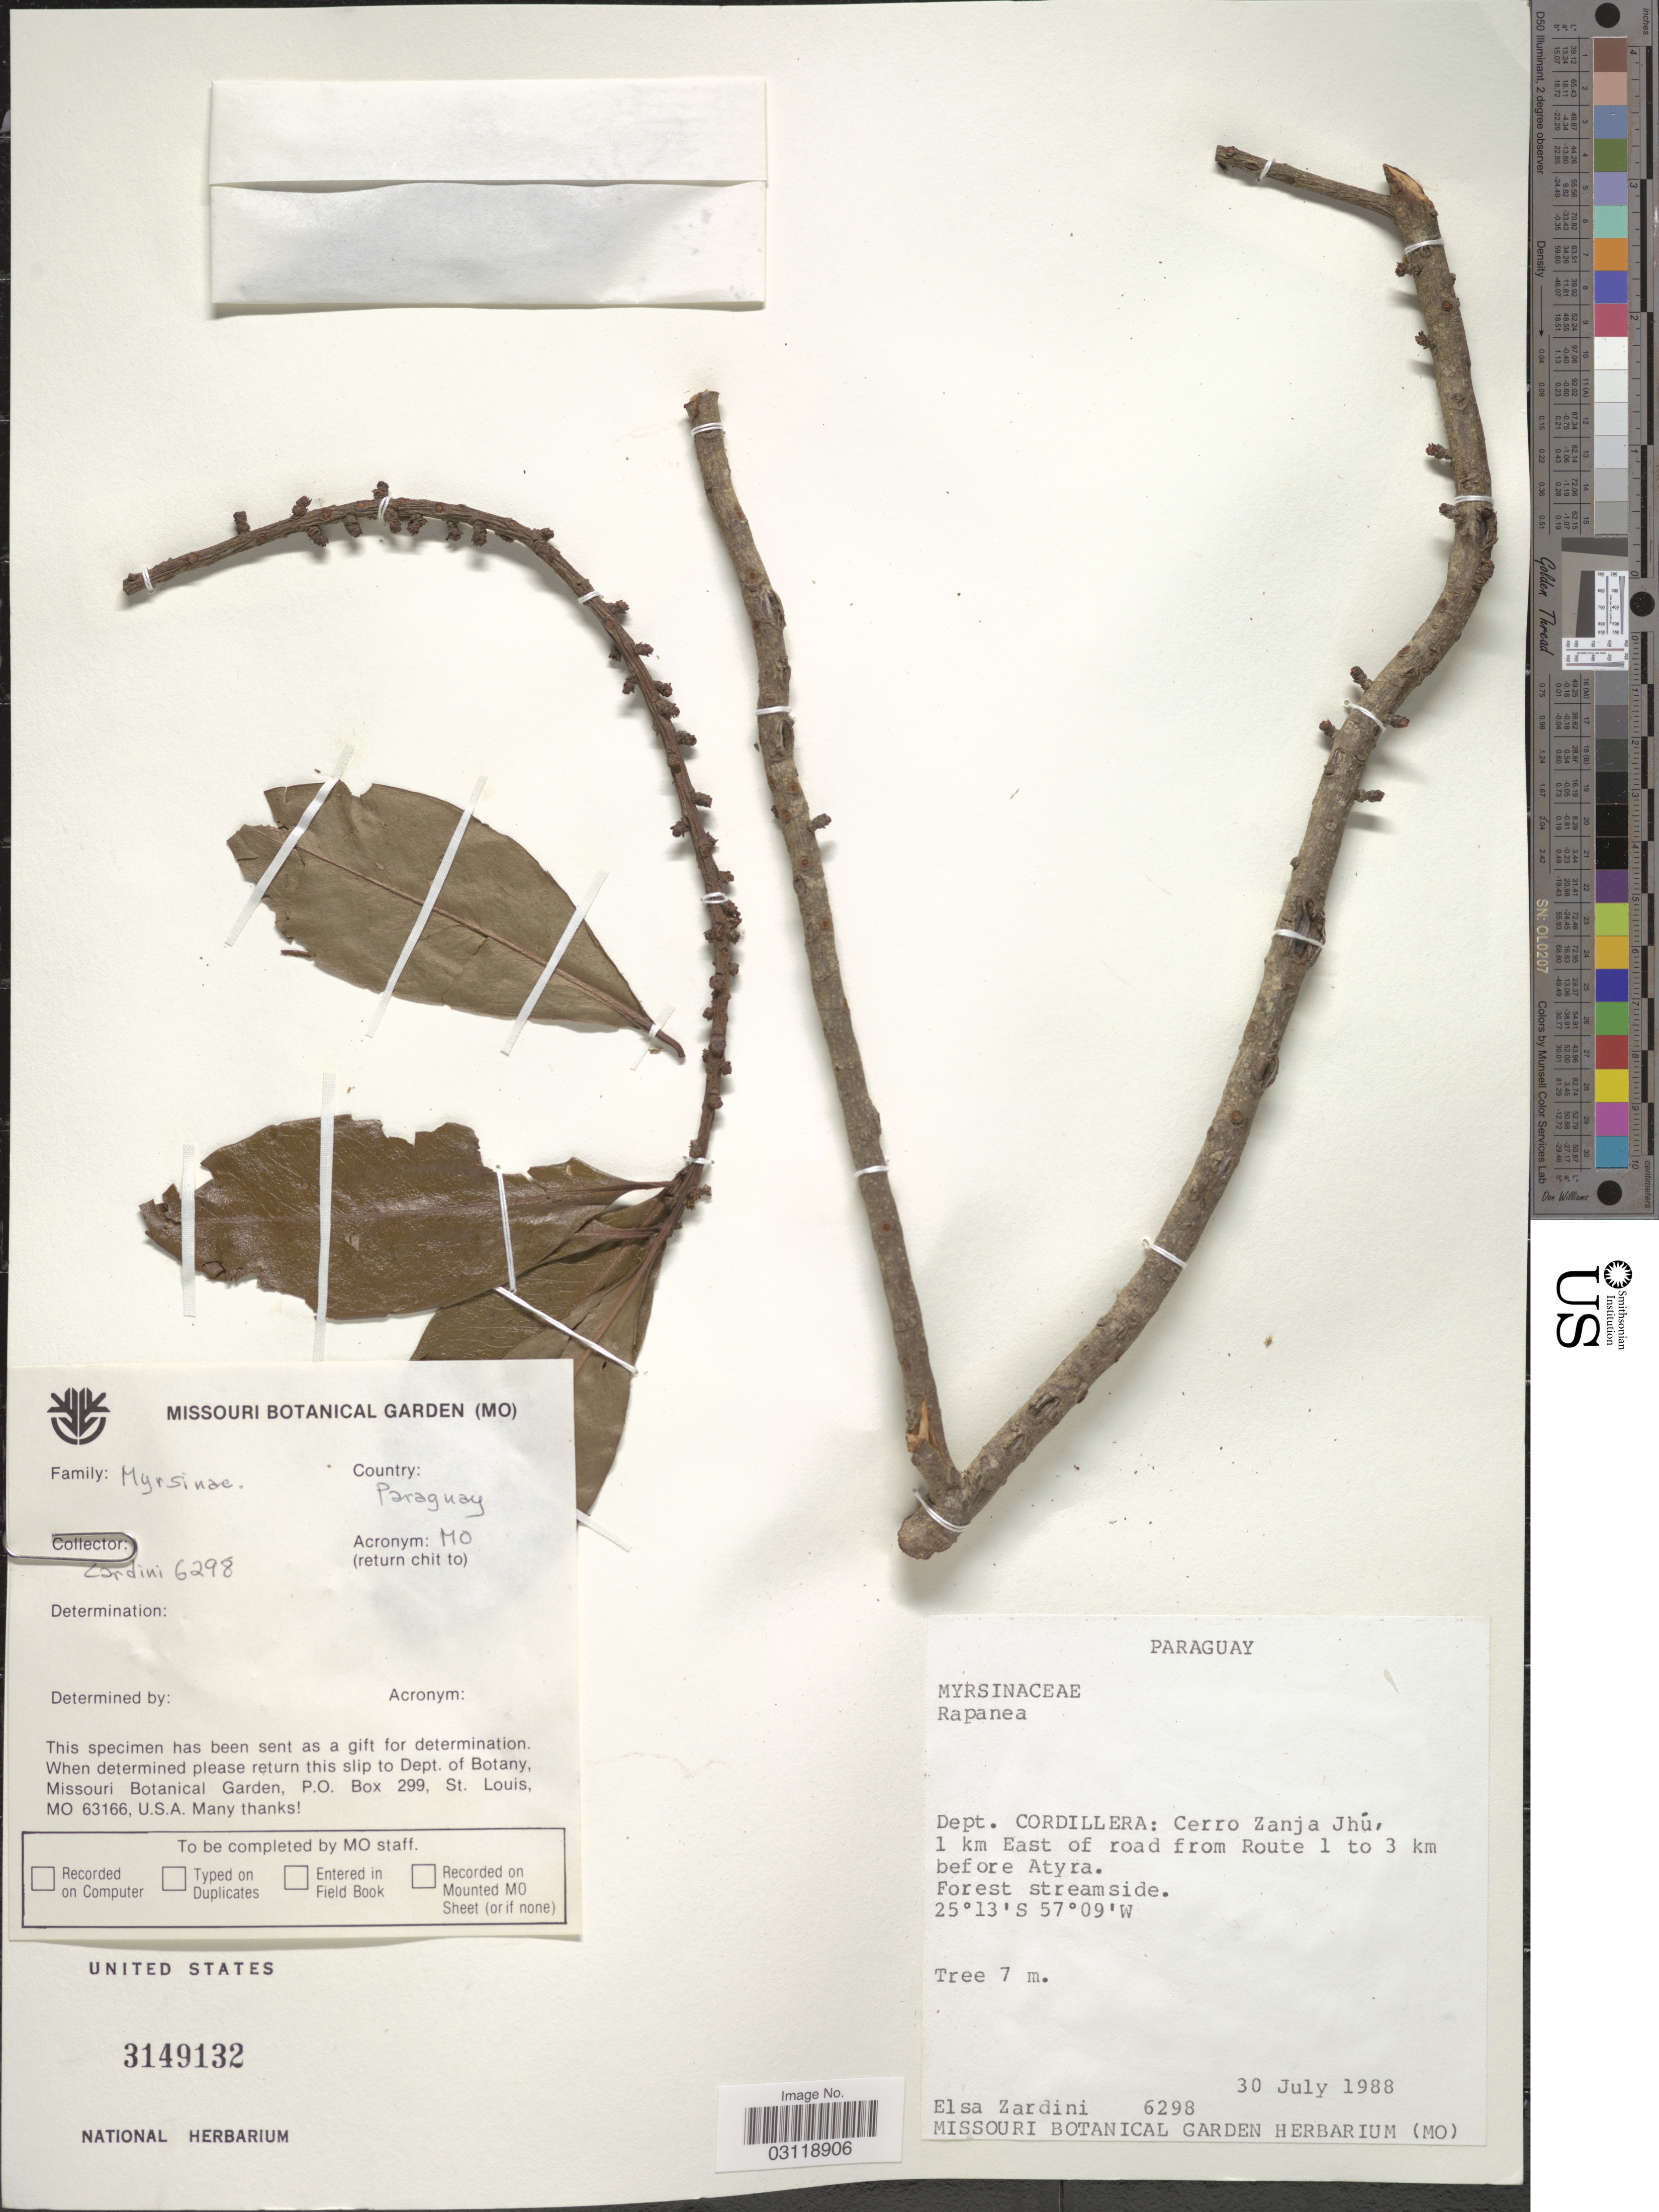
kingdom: Plantae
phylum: Tracheophyta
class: Magnoliopsida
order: Ericales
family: Primulaceae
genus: Rapanea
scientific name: Rapanea sp.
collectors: E. M. Zardini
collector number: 6298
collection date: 1988-07-30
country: Paraguay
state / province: Cordillera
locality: Dept. Cordillera: Cerro Zanja Jhú, 1 km East of road from Route 1 to 3 km before Atyra.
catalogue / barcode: US 3149132